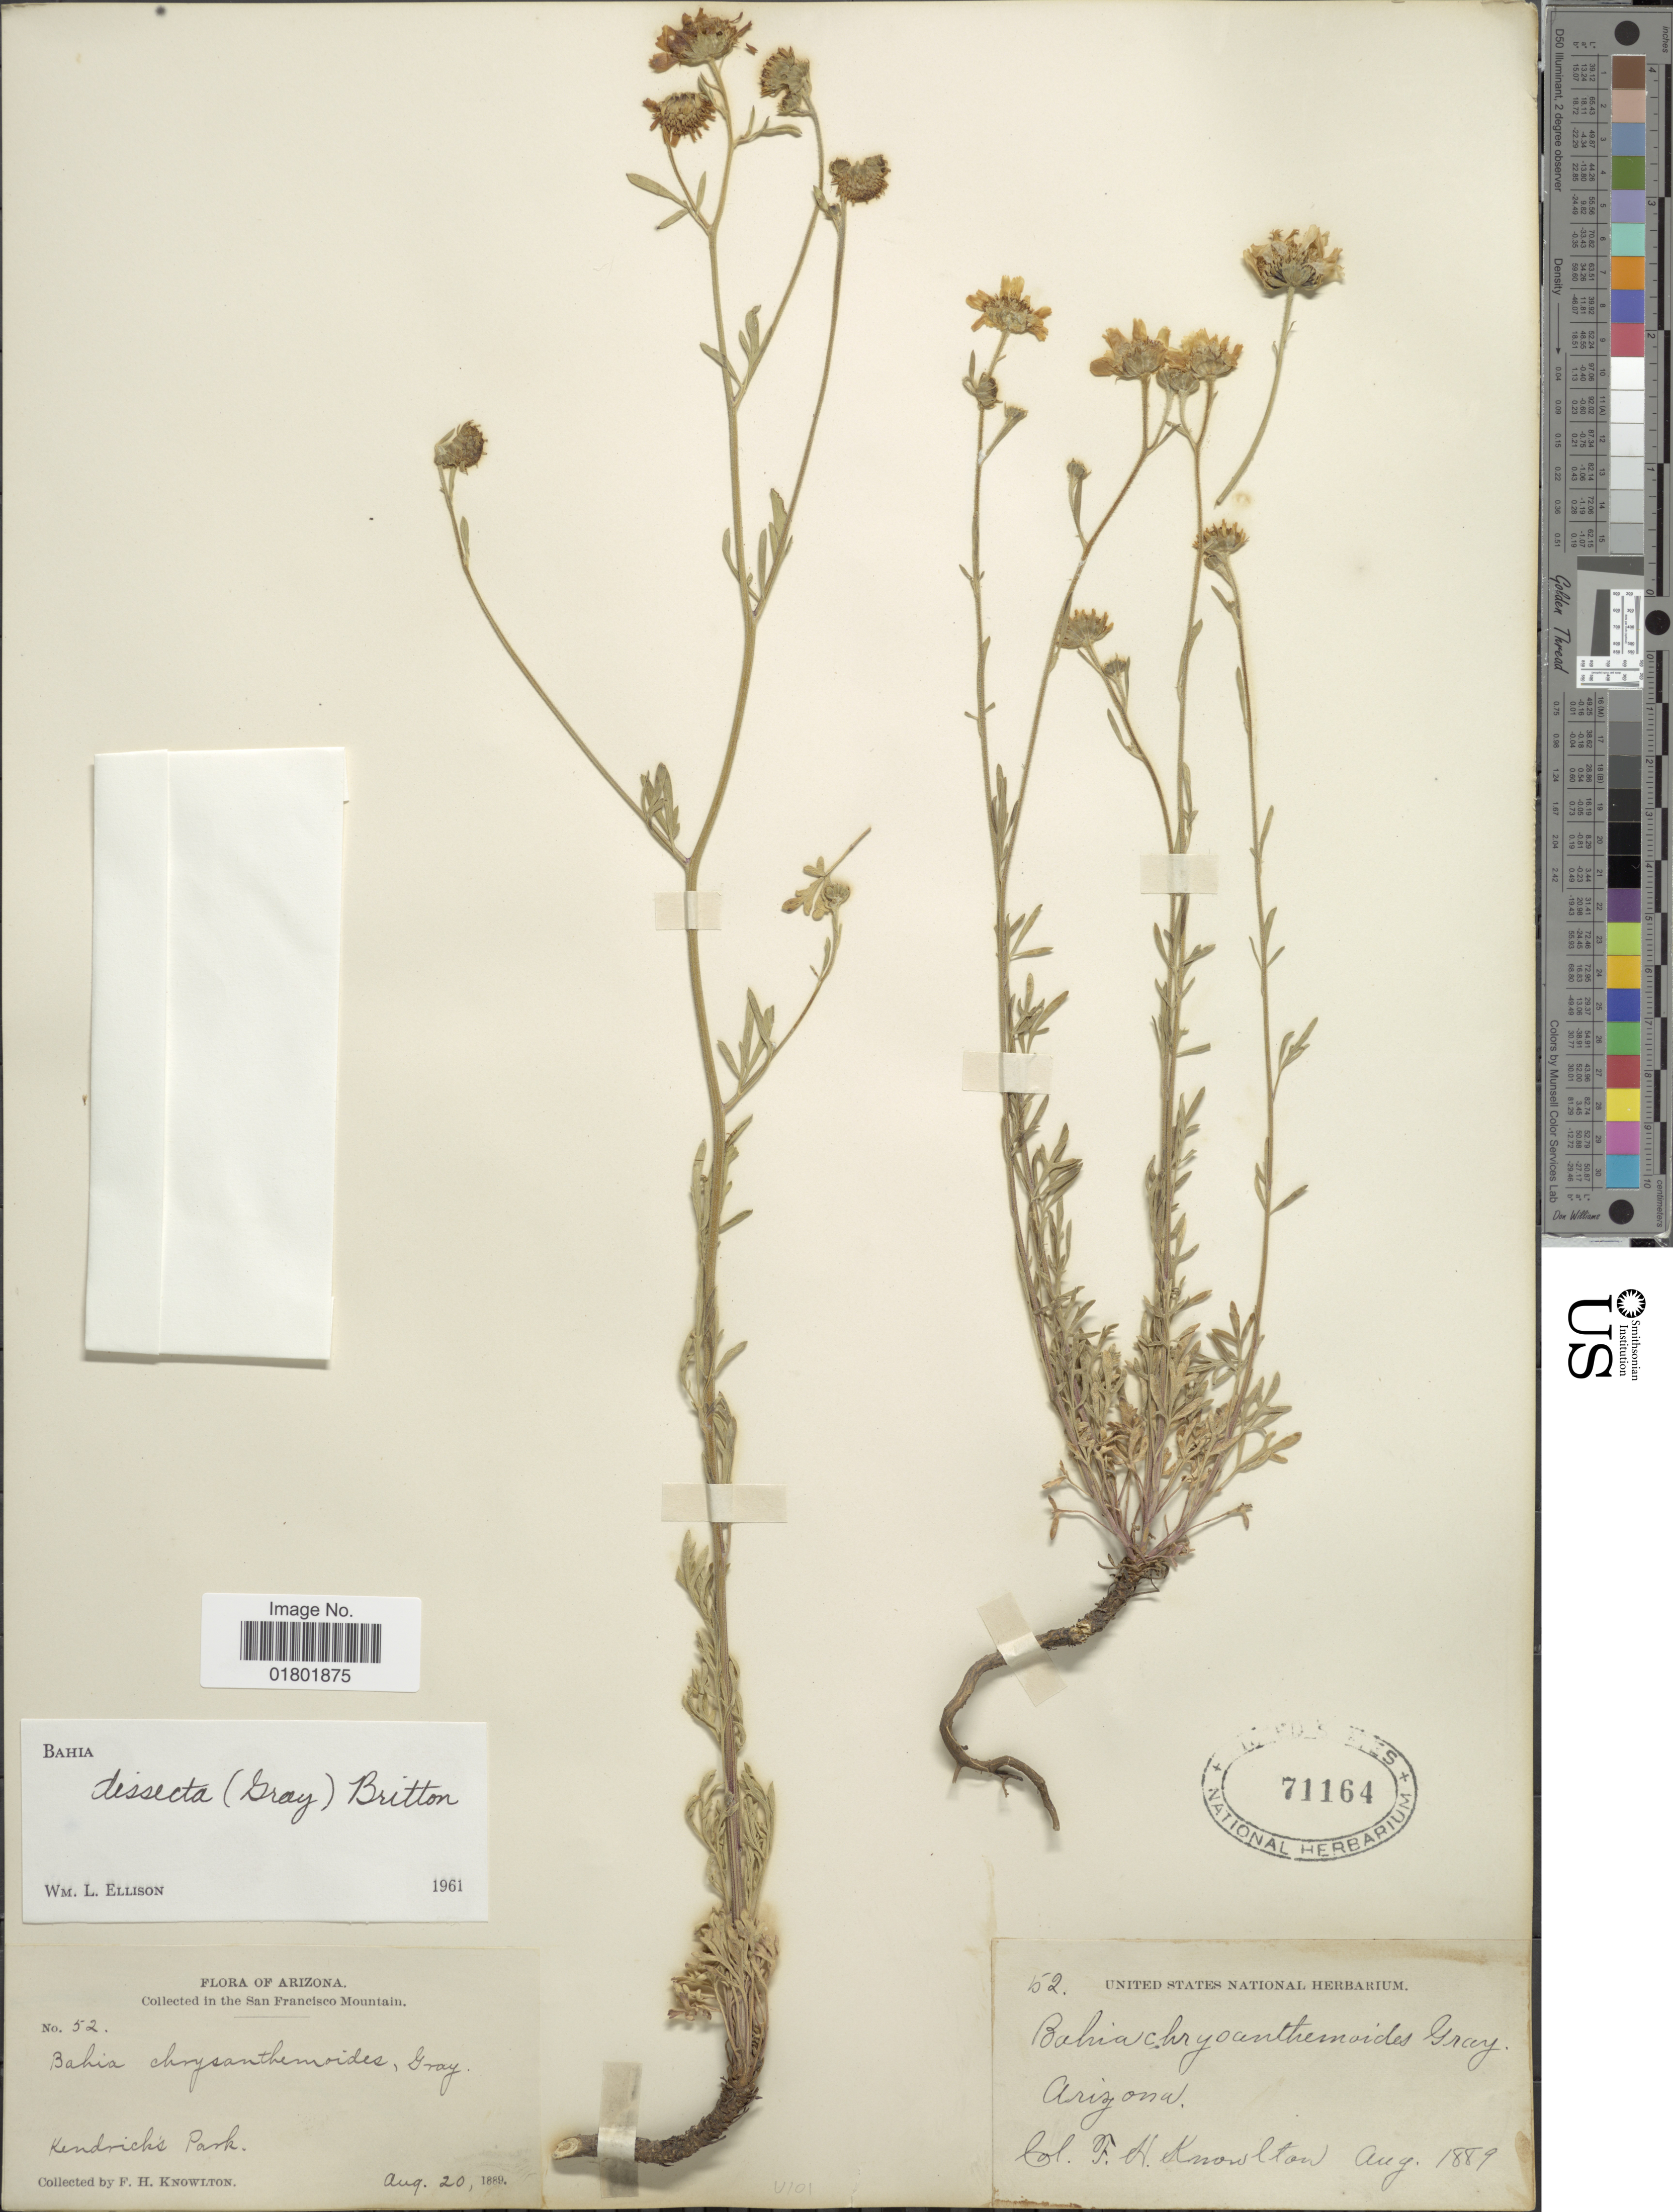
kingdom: Plantae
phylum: Tracheophyta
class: Magnoliopsida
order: Asterales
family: Asteraceae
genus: Bahia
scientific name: Bahia dissecta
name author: (A. Gray) Britton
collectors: F. H. Knowlton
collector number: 52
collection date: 1889-08-20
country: United States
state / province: Arizona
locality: Kendricks Park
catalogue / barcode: US 71164